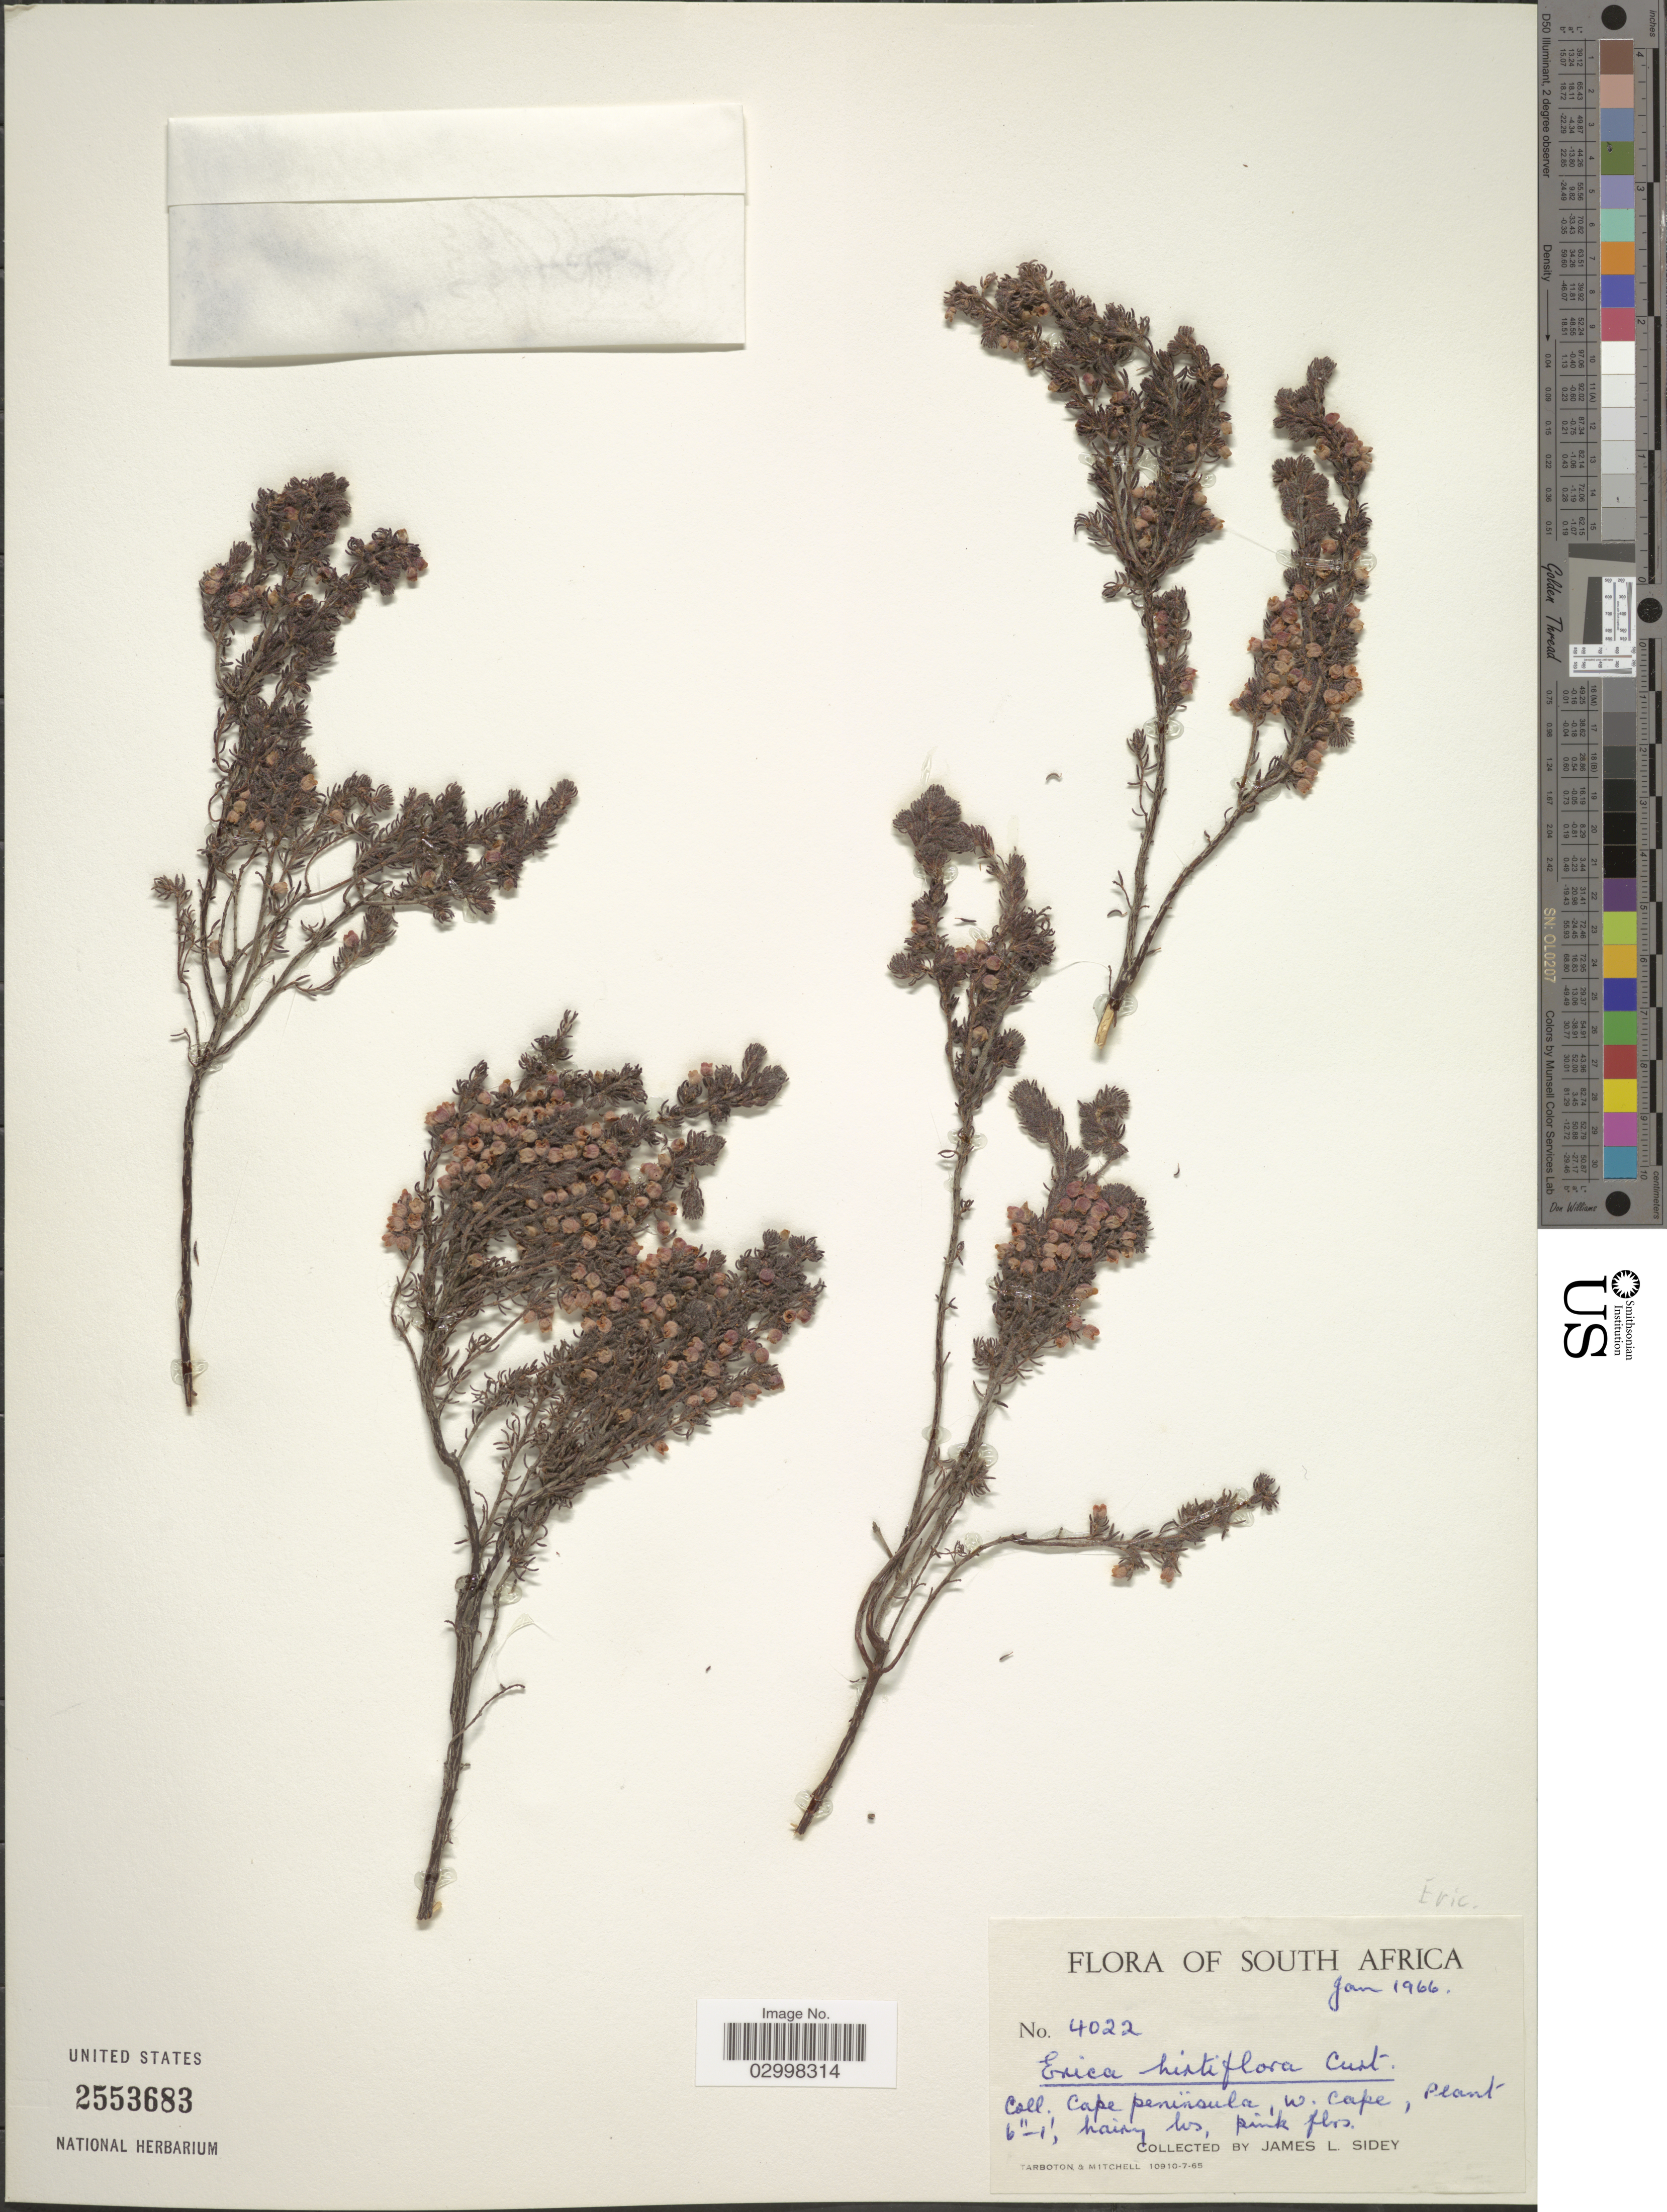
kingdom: Plantae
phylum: Tracheophyta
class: Magnoliopsida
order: Ericales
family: Ericaceae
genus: Erica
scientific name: Erica hirtiflora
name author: Curtis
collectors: J. L. Sidey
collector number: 4022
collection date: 1966-01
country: South Africa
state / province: Western Cape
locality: Coll. Cape Peninsula, W. Cape.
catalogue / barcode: US 2553683